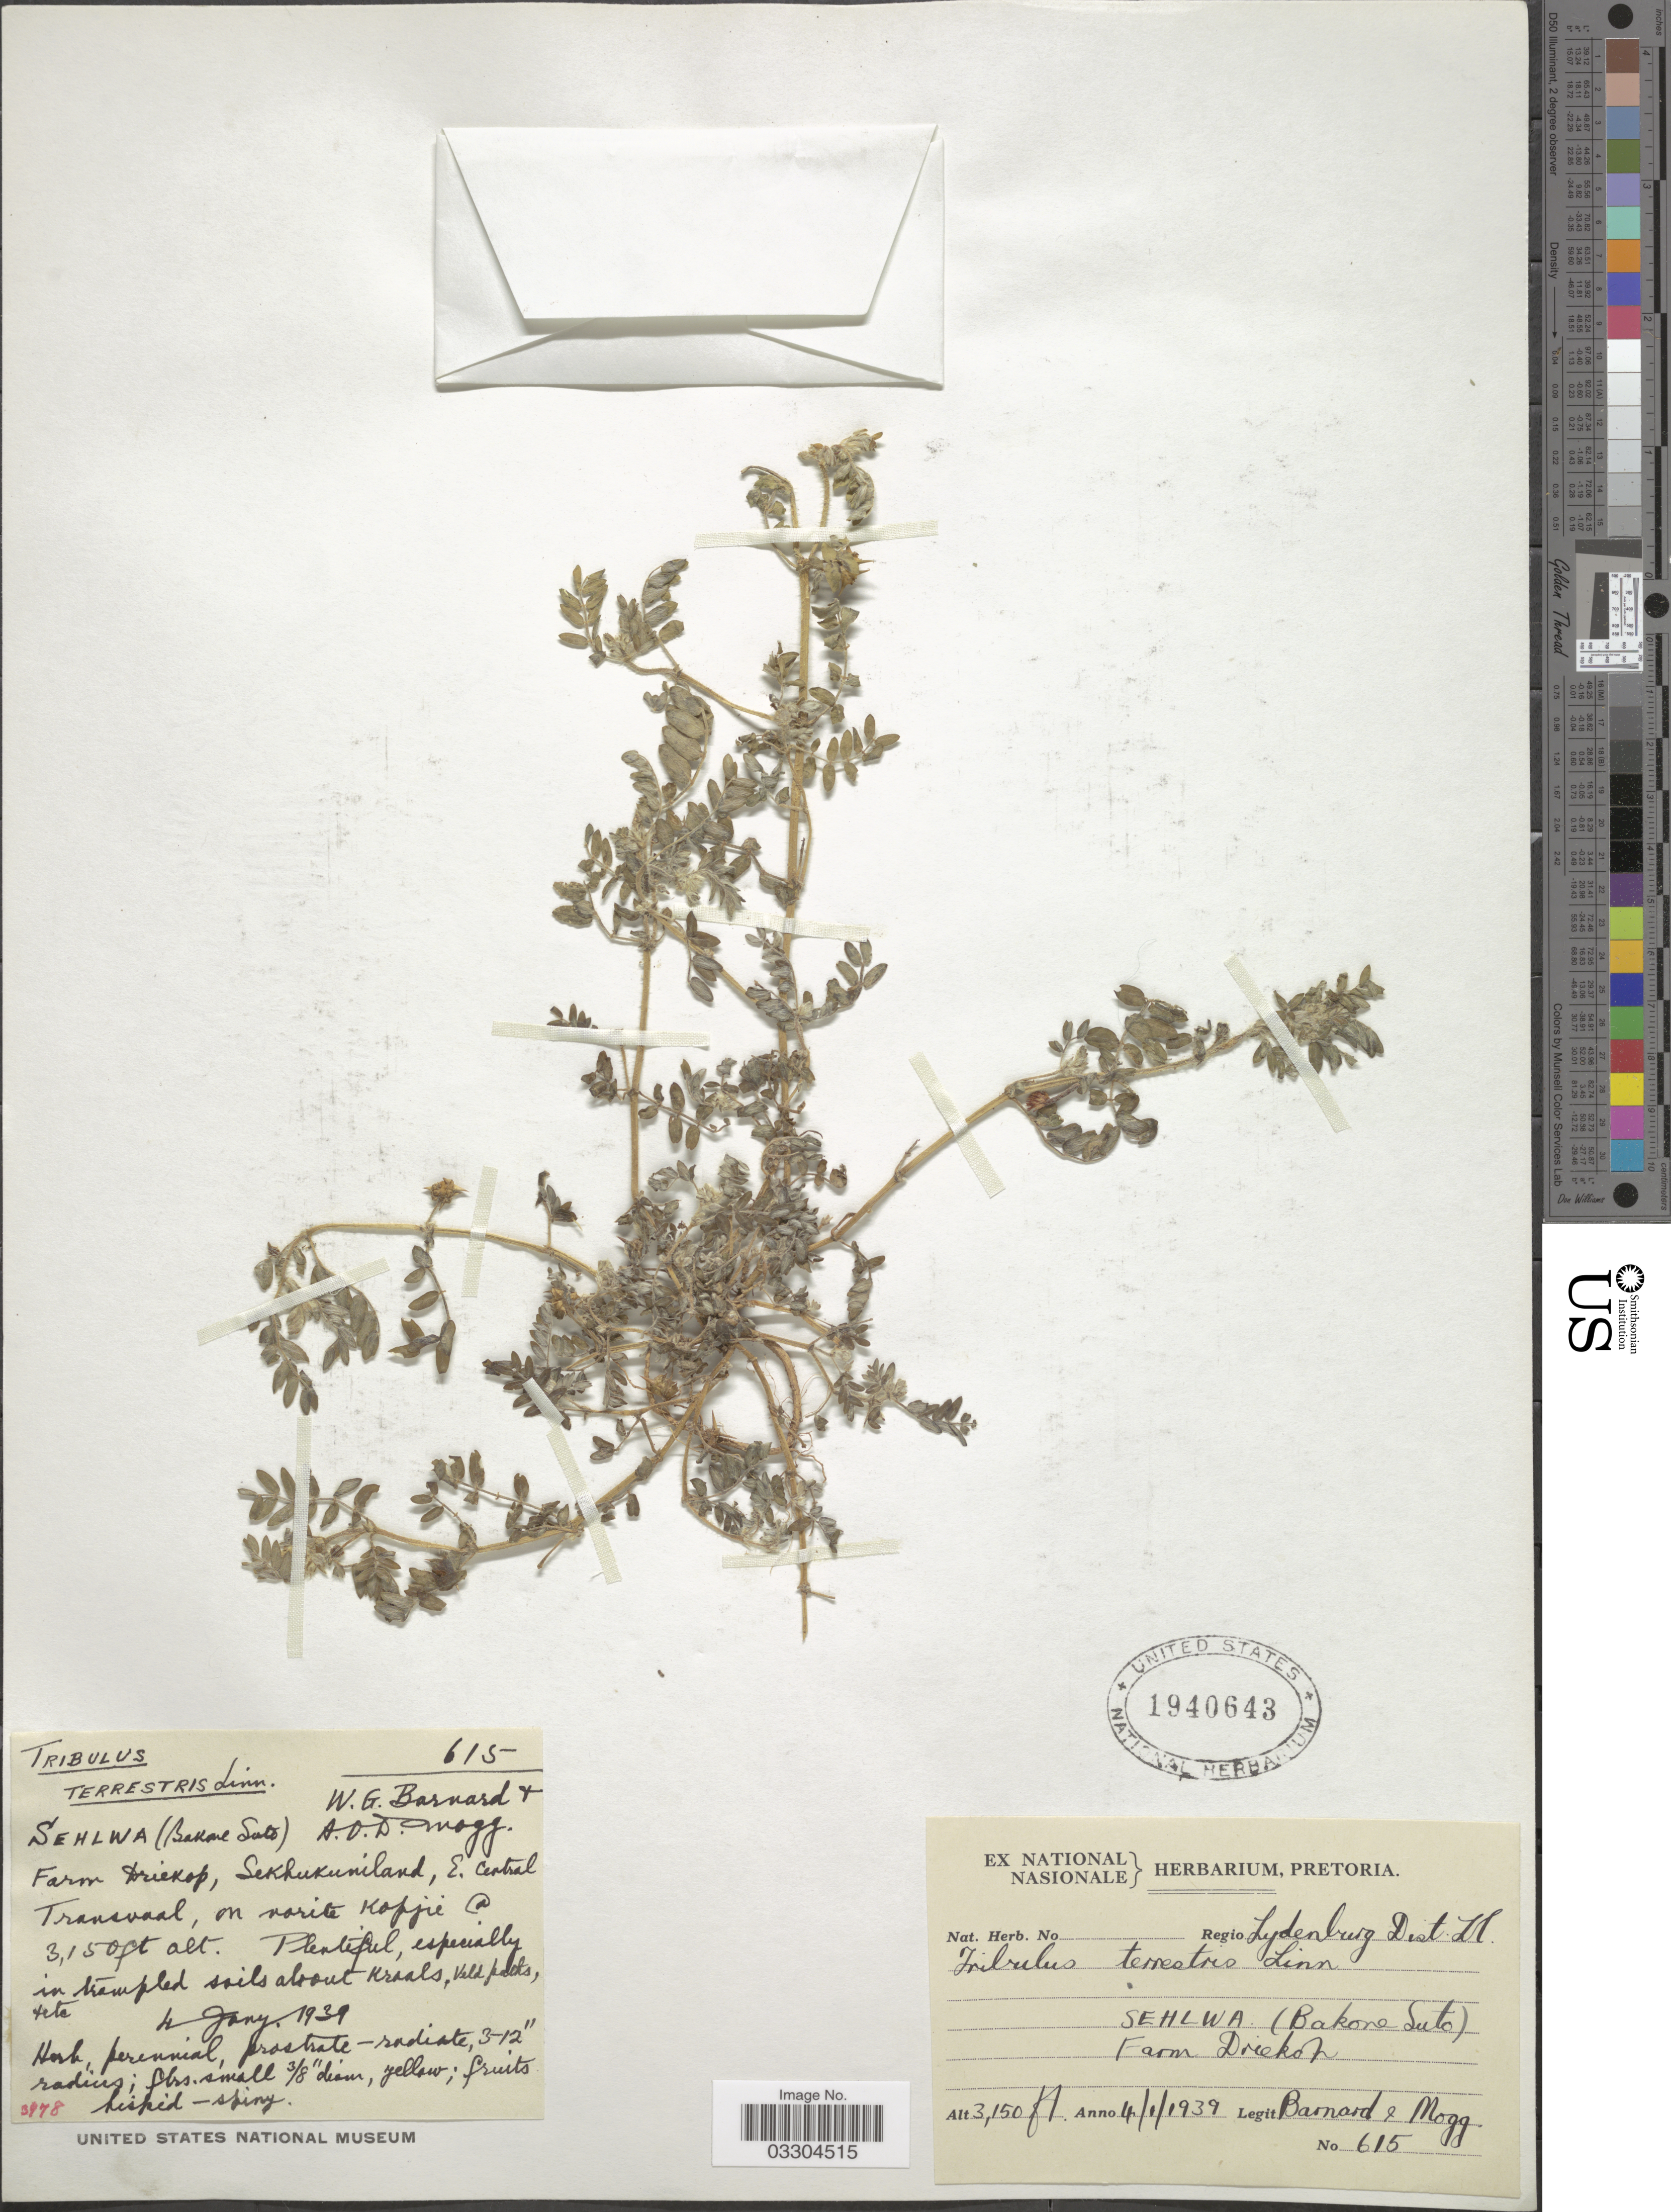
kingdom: Plantae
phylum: Tracheophyta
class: Magnoliopsida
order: Zygophyllales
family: Zygophyllaceae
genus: Tribulus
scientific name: Tribulus terrestris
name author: L.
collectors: -. Barnard & -. Mogg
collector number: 615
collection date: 1939-01-04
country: South Africa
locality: Regio Lydenburg Dist. Tvl. Sehlwa (Bakone Suto). Farm Driekop, Sekhukuniland, E. Central, Transvaal, on norite Kopje.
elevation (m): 960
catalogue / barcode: US 1940643